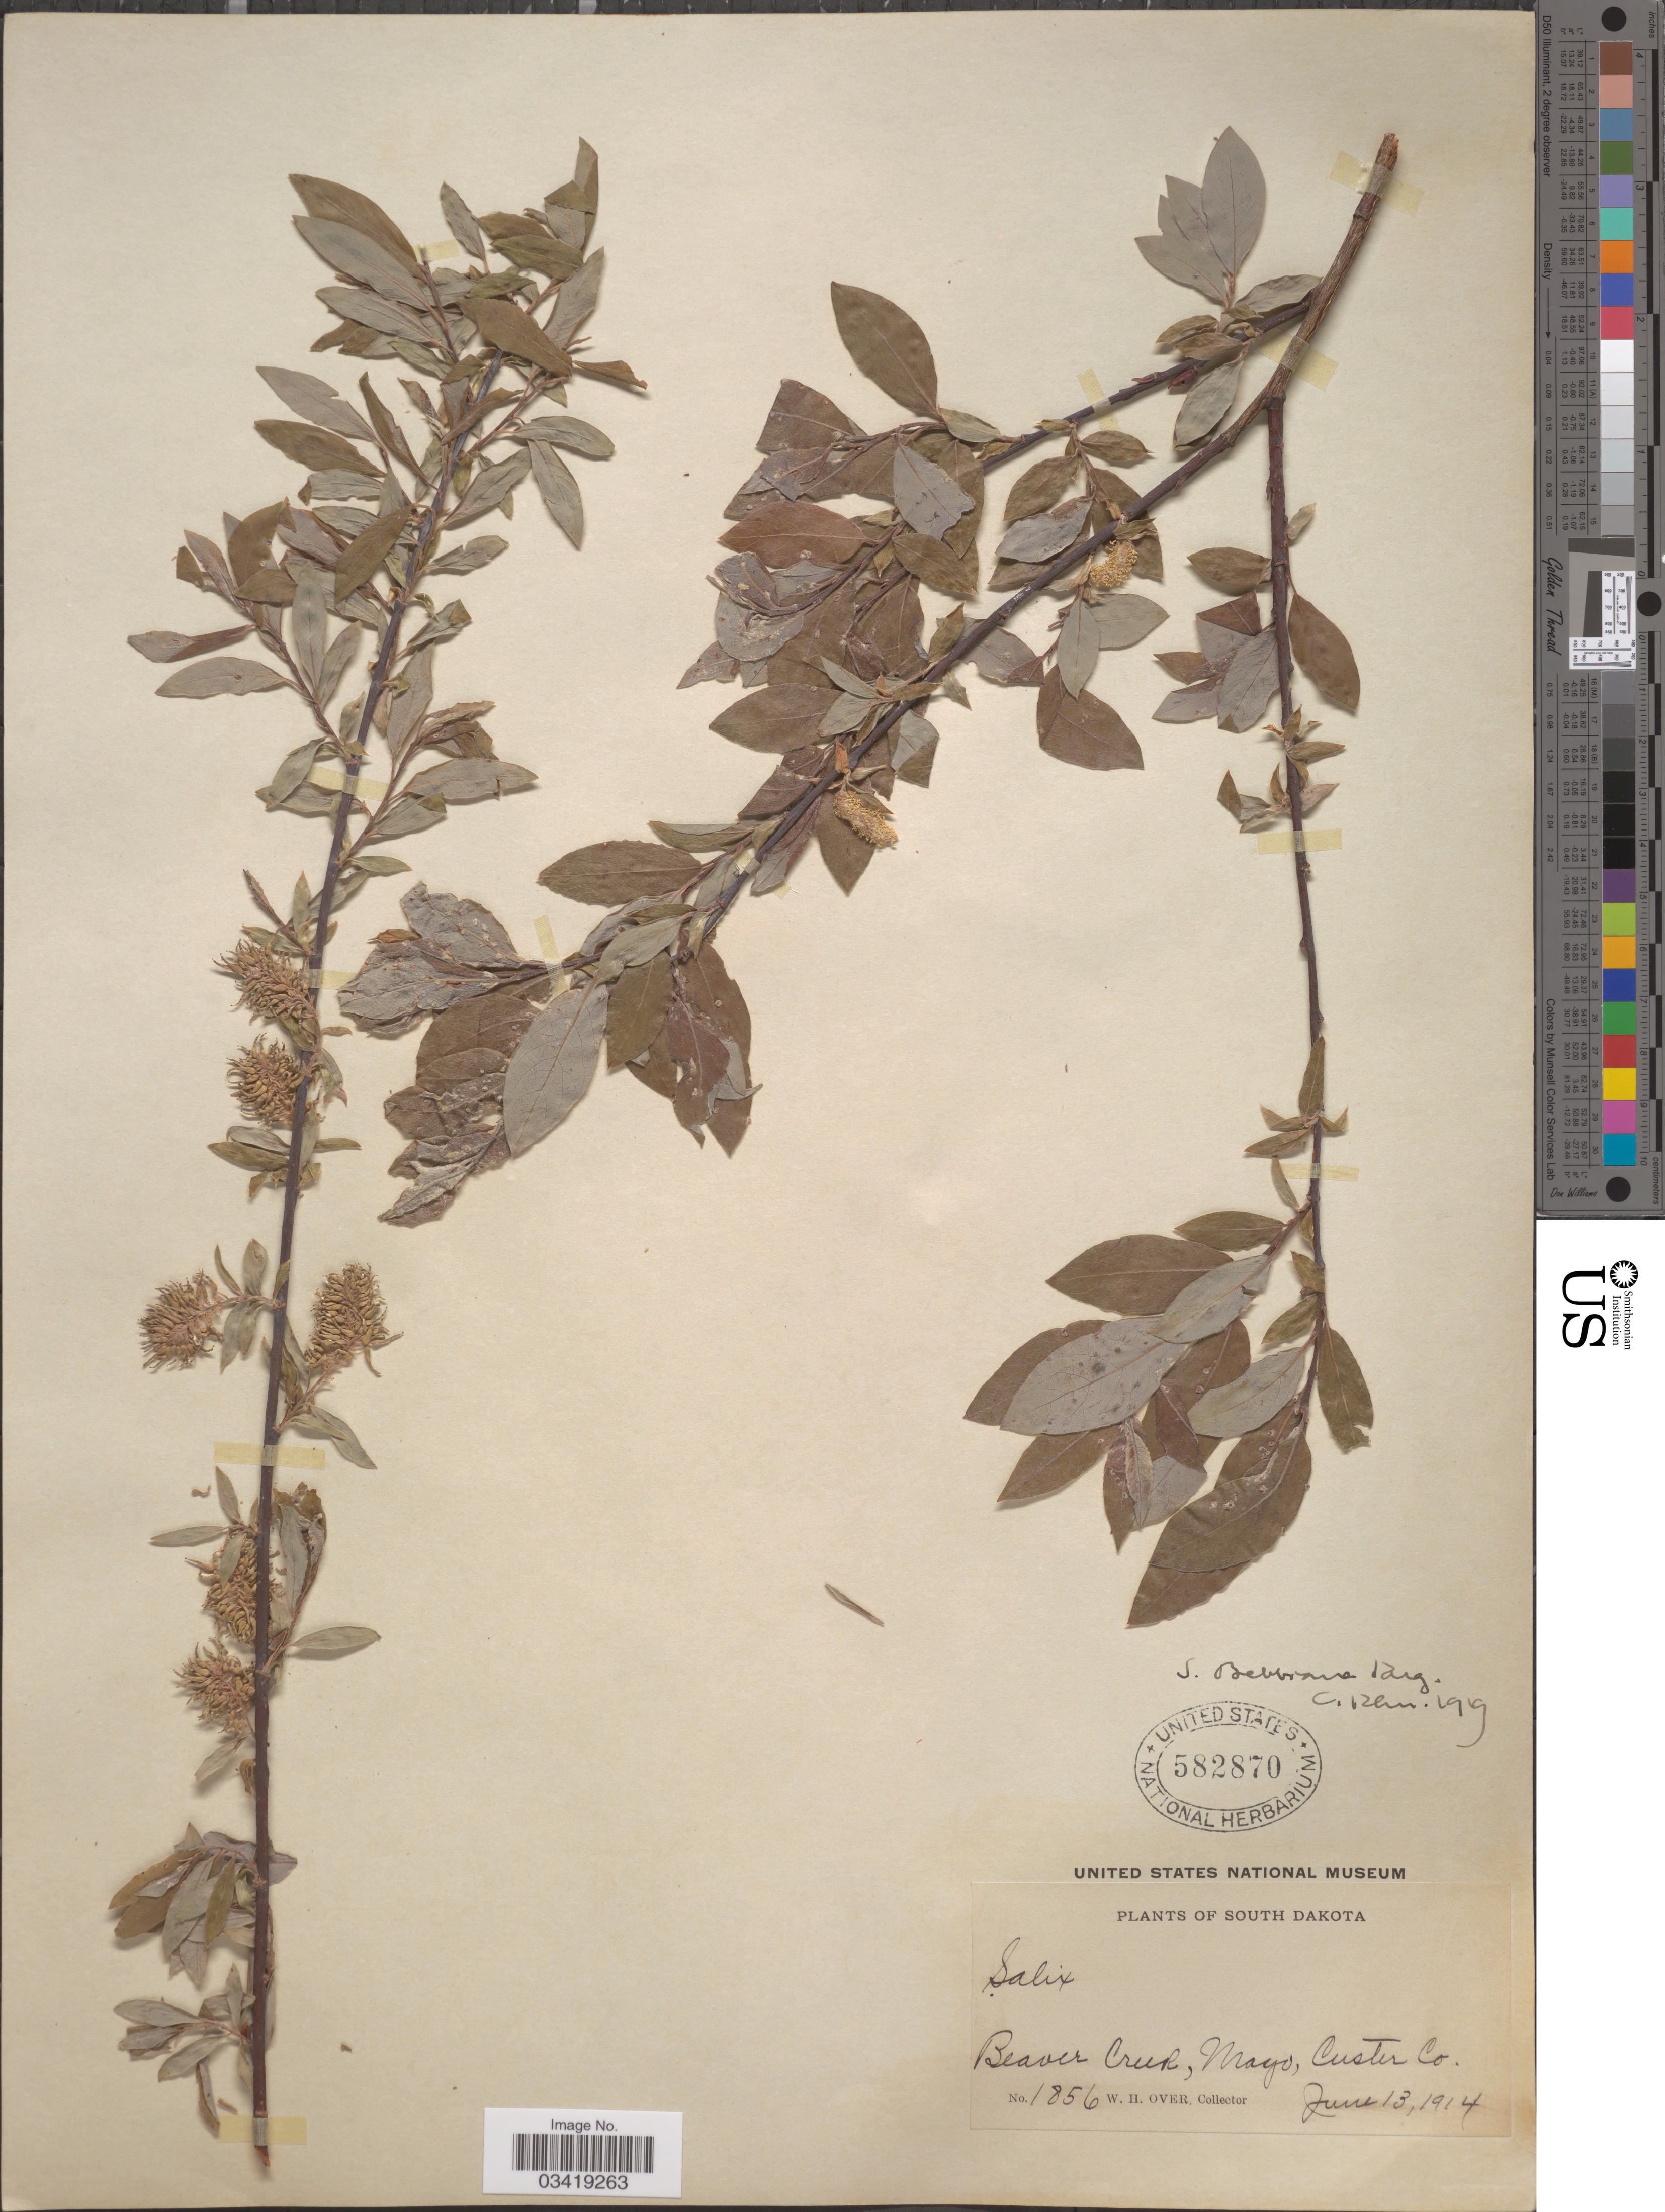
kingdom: Plantae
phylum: Tracheophyta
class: Magnoliopsida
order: Malpighiales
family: Salicaceae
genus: Salix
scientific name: Salix bebbiana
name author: Sarg.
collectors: W. Over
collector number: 1856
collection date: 1914-06-13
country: United States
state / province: South Dakota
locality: Beaver Creek, Mayo, Custer Co.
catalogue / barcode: US 582870